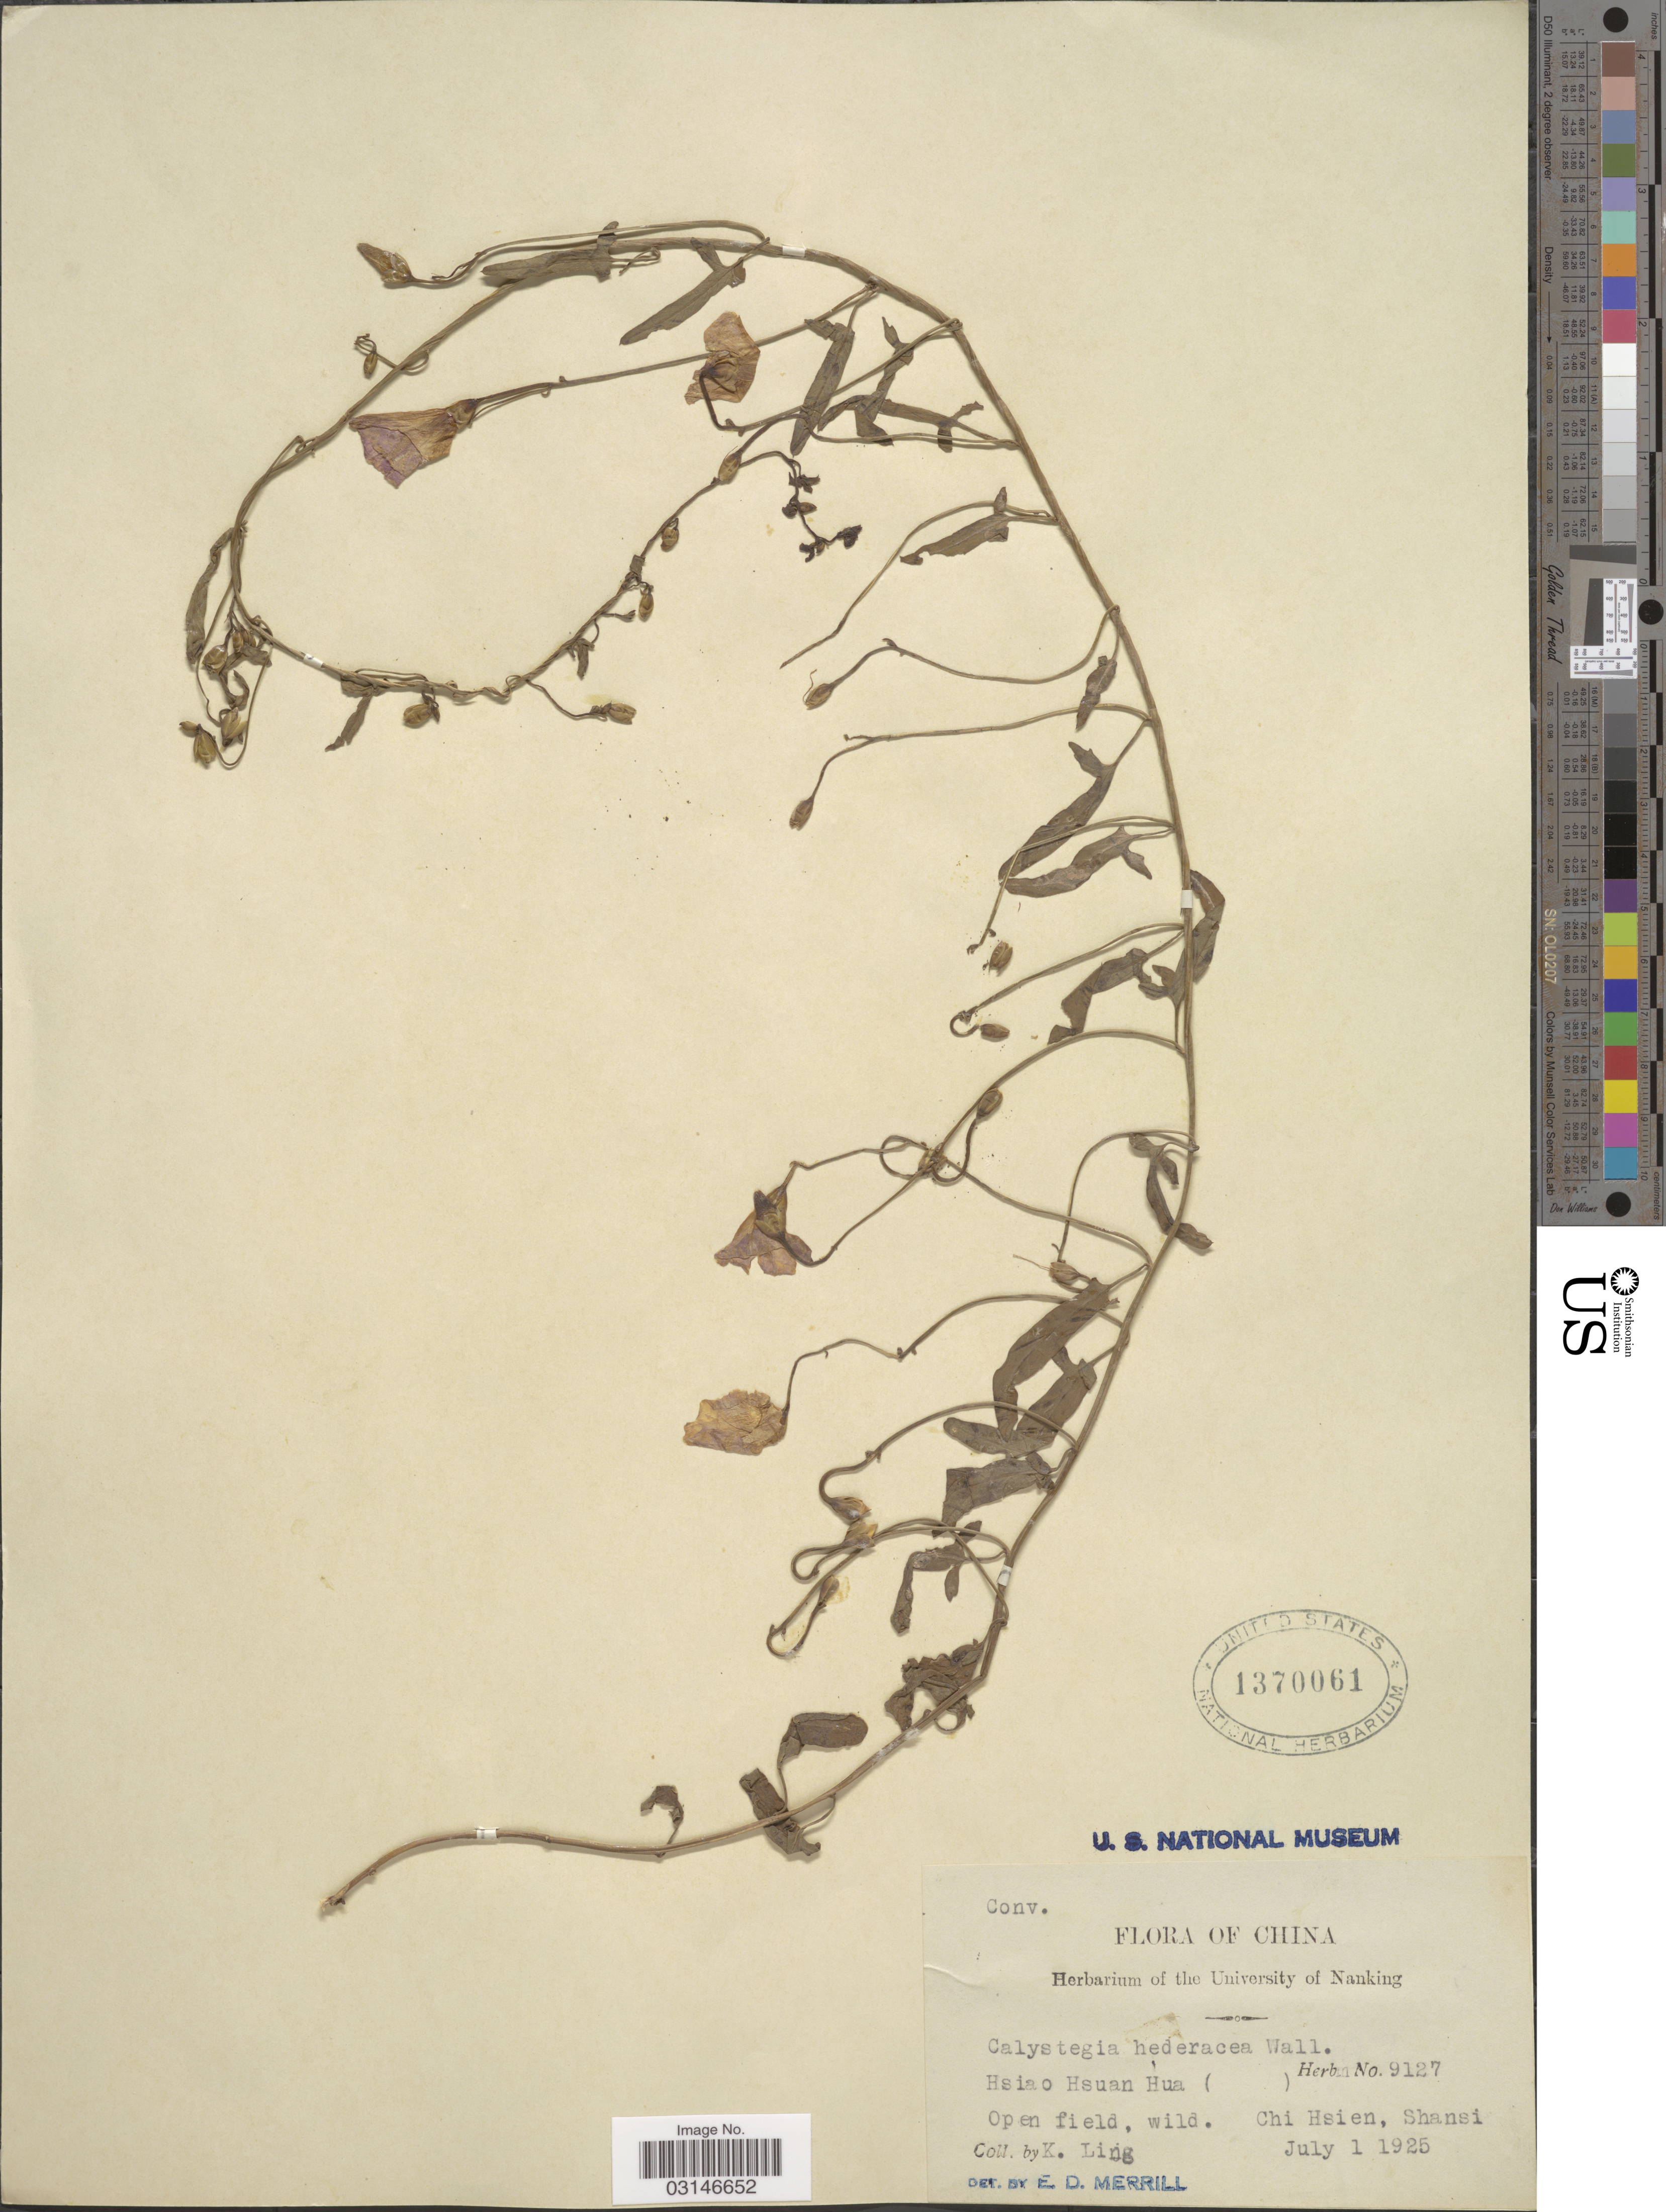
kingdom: Plantae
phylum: Tracheophyta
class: Magnoliopsida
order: Solanales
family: Convolvulaceae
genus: Calystegia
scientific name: Calystegia hederacea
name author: Thunb.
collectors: K. Ling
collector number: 9127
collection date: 1925-07-01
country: China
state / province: Shanxi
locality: Hsiao Hsuan Hua. Chi Hsien, Shansi.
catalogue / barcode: US 1370061